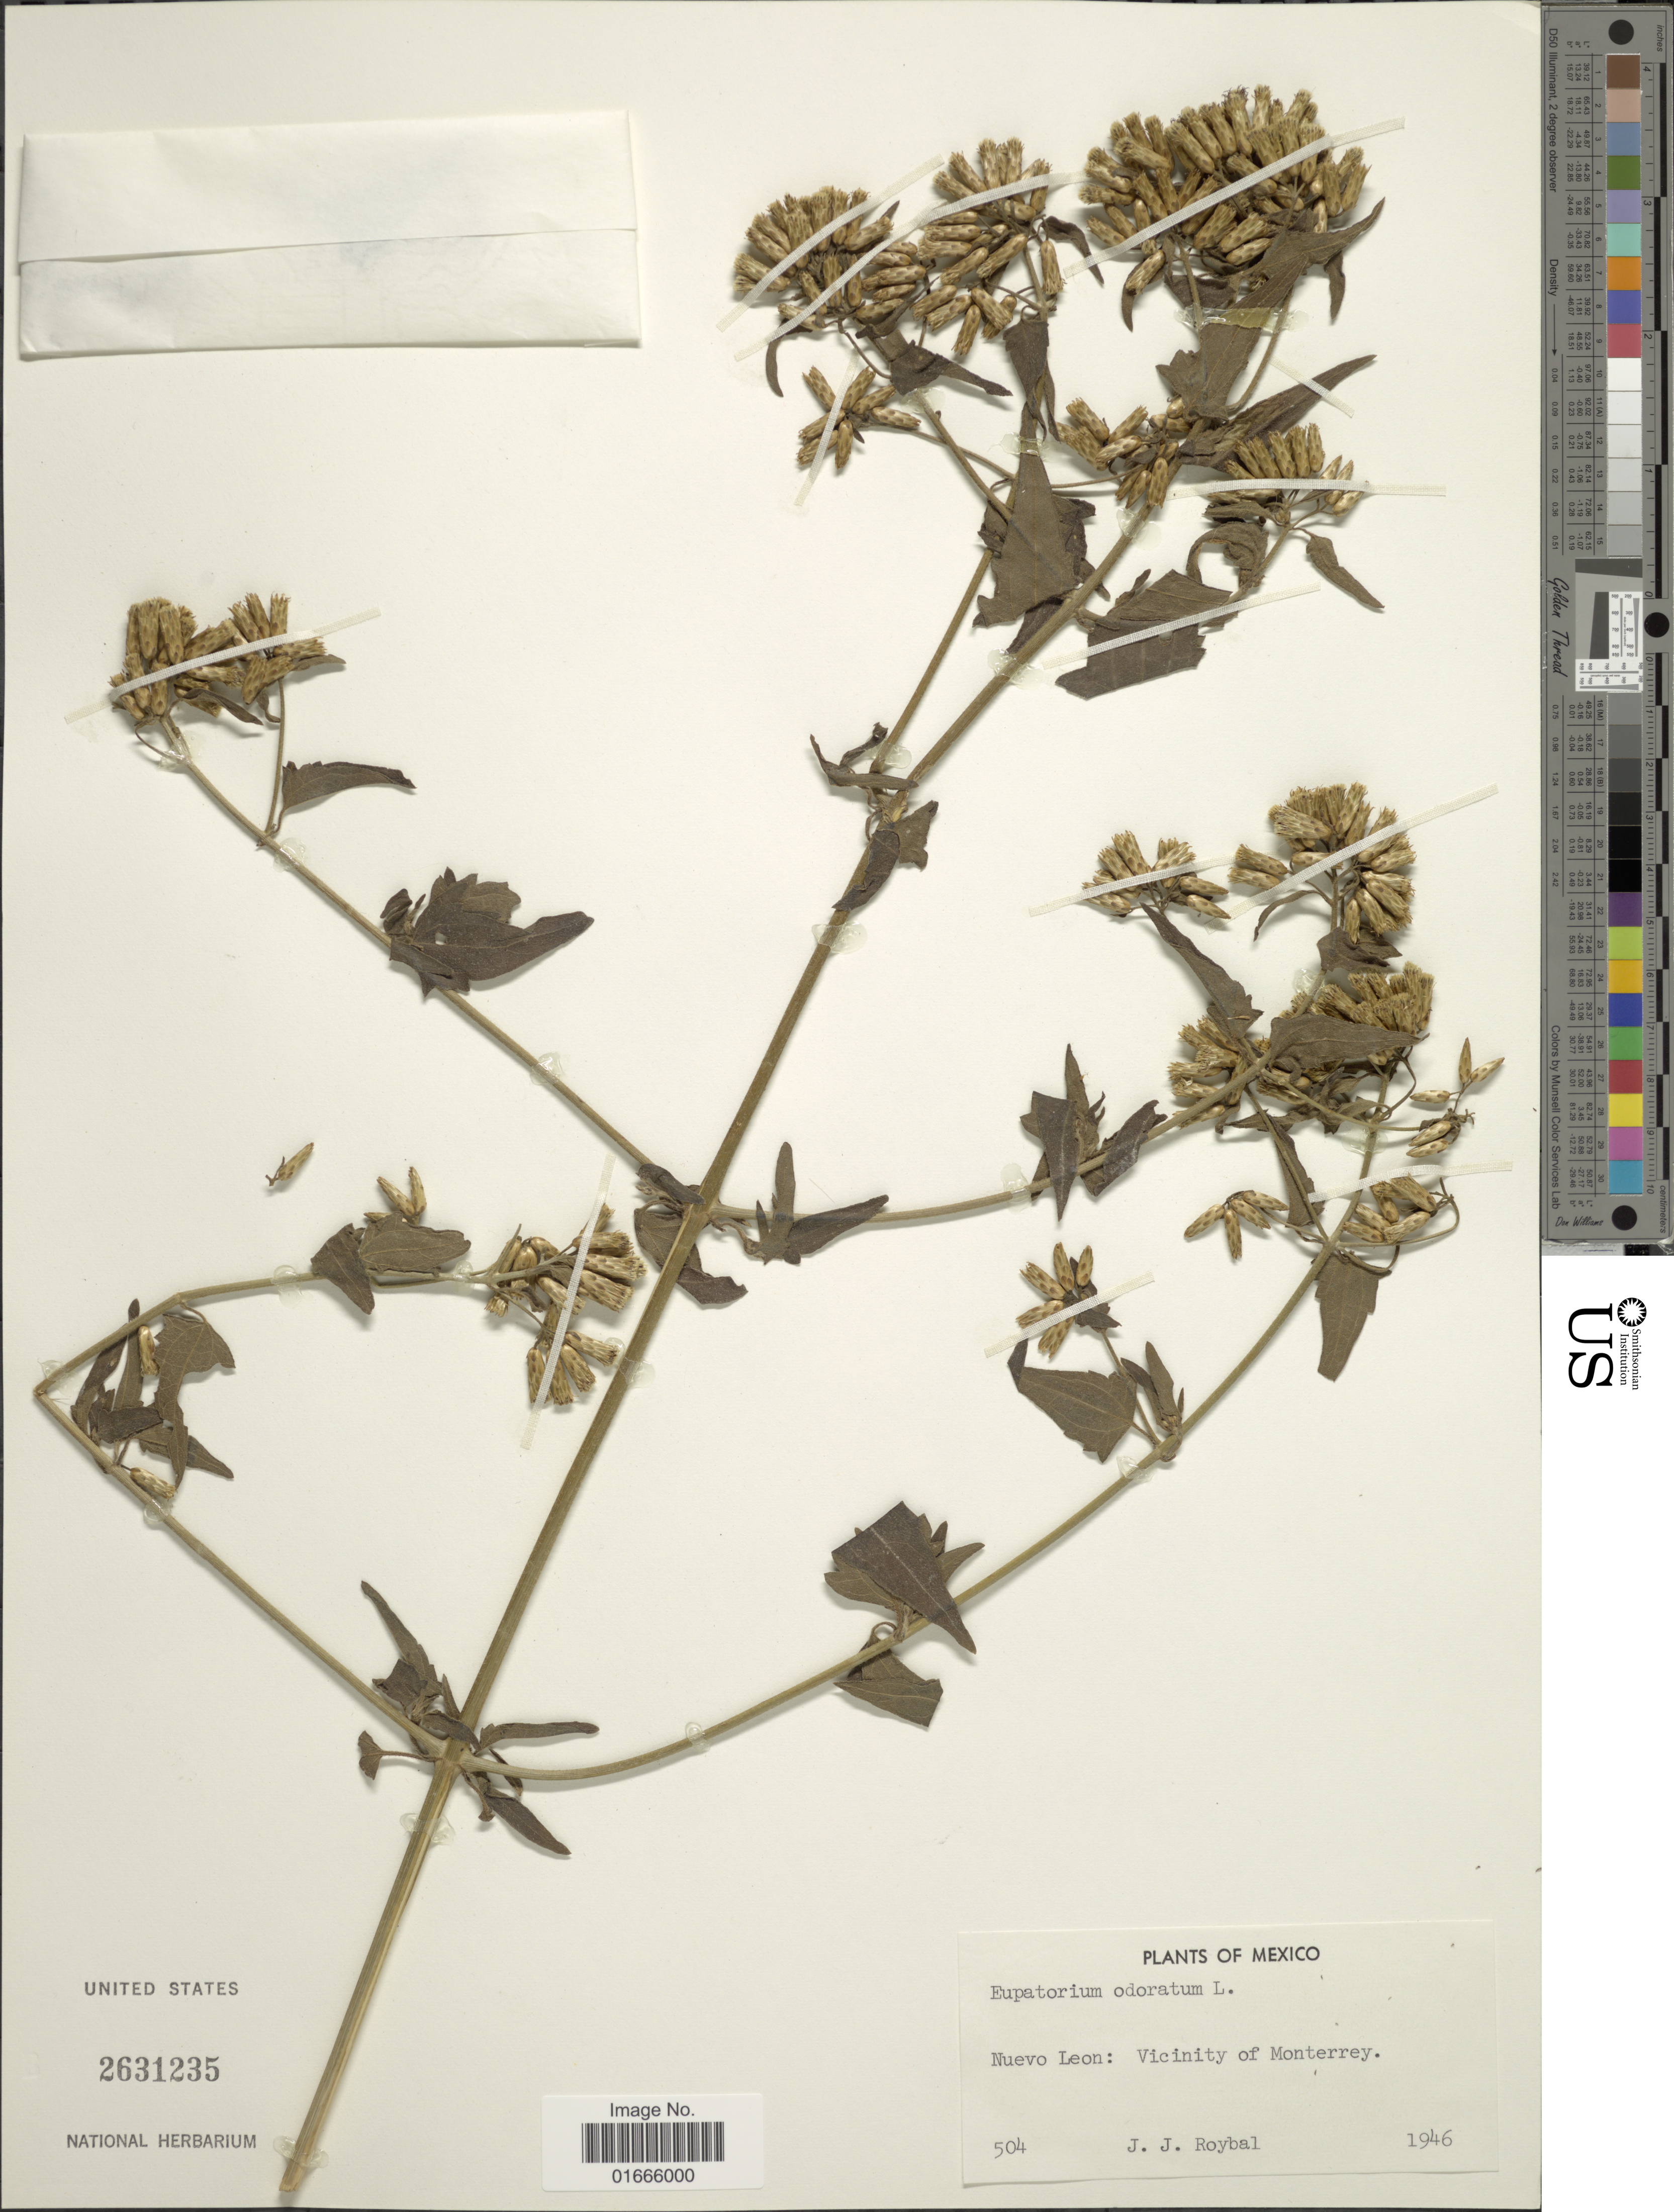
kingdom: Plantae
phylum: Tracheophyta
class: Magnoliopsida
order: Asterales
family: Asteraceae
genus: Chromolaena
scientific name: Chromolaena odorata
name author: (L.) R.M. King & H. Rob.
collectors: J. J. Roybal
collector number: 504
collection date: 1946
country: Mexico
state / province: Nuevo León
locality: Nuevo Leon: Vicinity of Monterrey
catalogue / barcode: US 2631235